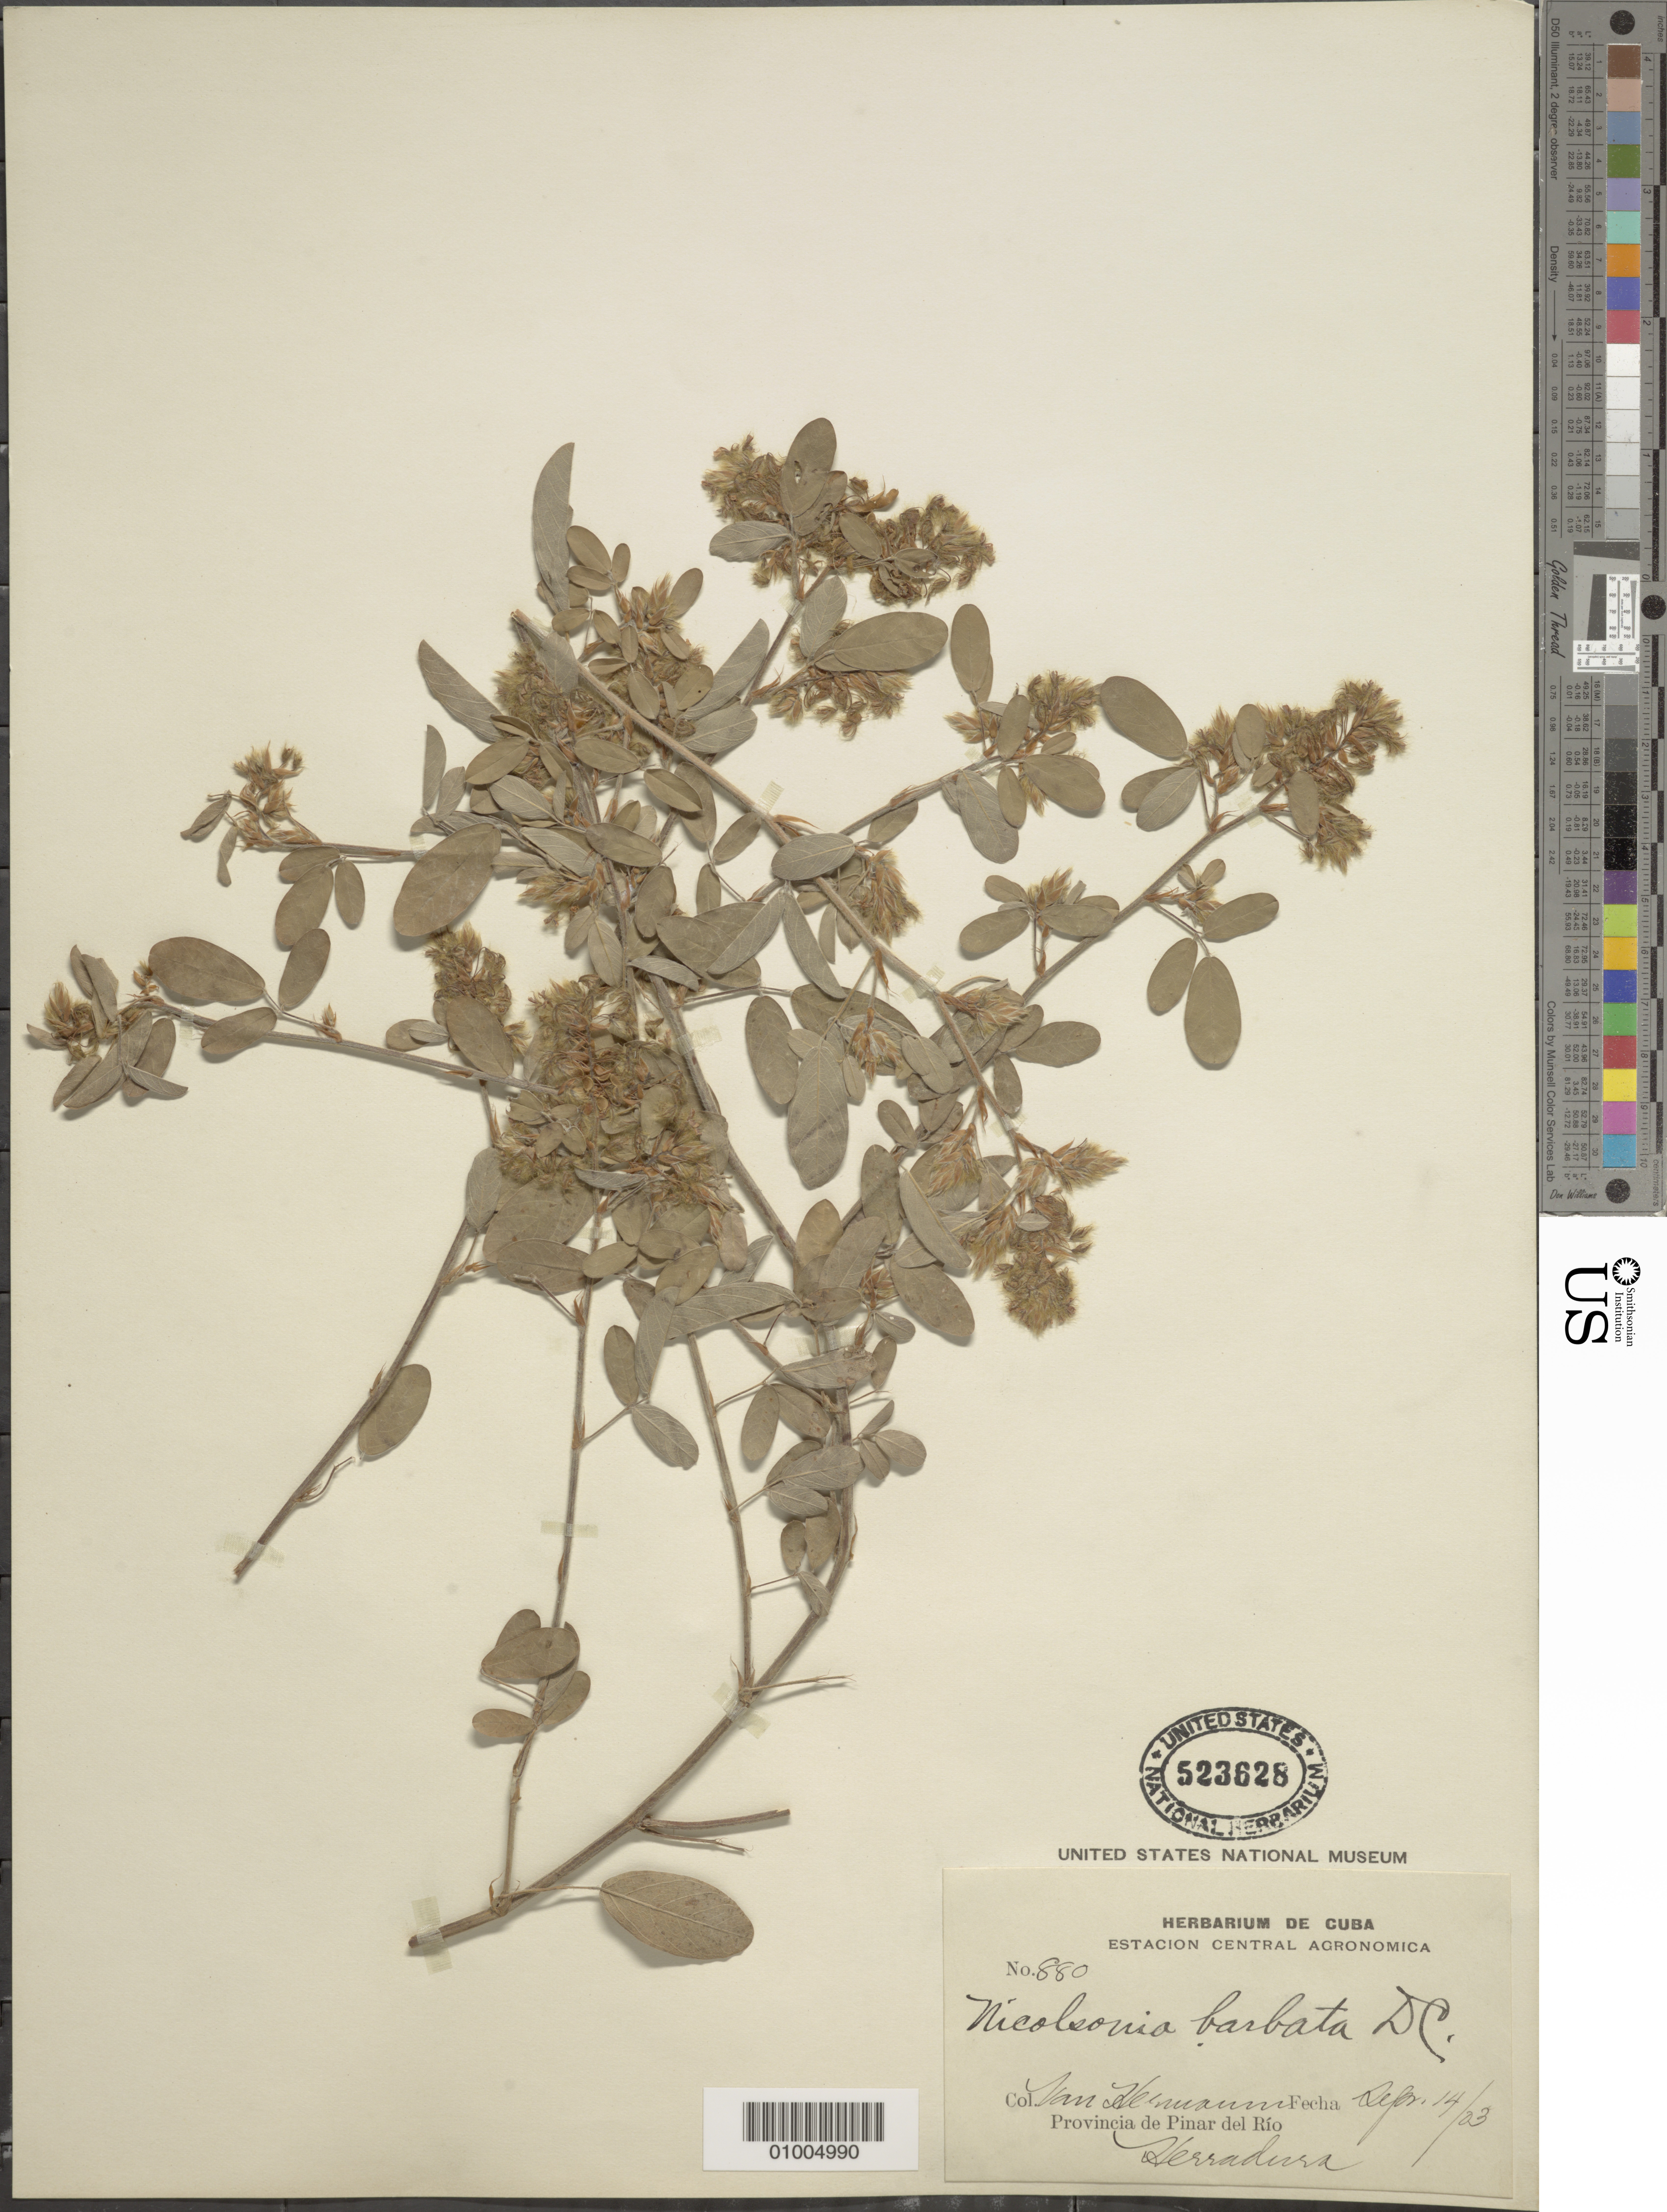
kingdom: Plantae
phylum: Tracheophyta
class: Magnoliopsida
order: Fabales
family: Fabaceae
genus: Grona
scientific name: Grona barbata var. barbata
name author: (L.) H. Ohashi & K. Ohashi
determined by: Strong, Mark T., (BOT), Smithsonian Institution - National Museum of Natural History (UNITED STATES)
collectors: V. Hermann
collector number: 880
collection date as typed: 14 Apr 1903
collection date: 1903-04-14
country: Cuba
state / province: Pinar del Rio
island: Cuba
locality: Pinar del Rio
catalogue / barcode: US 523628